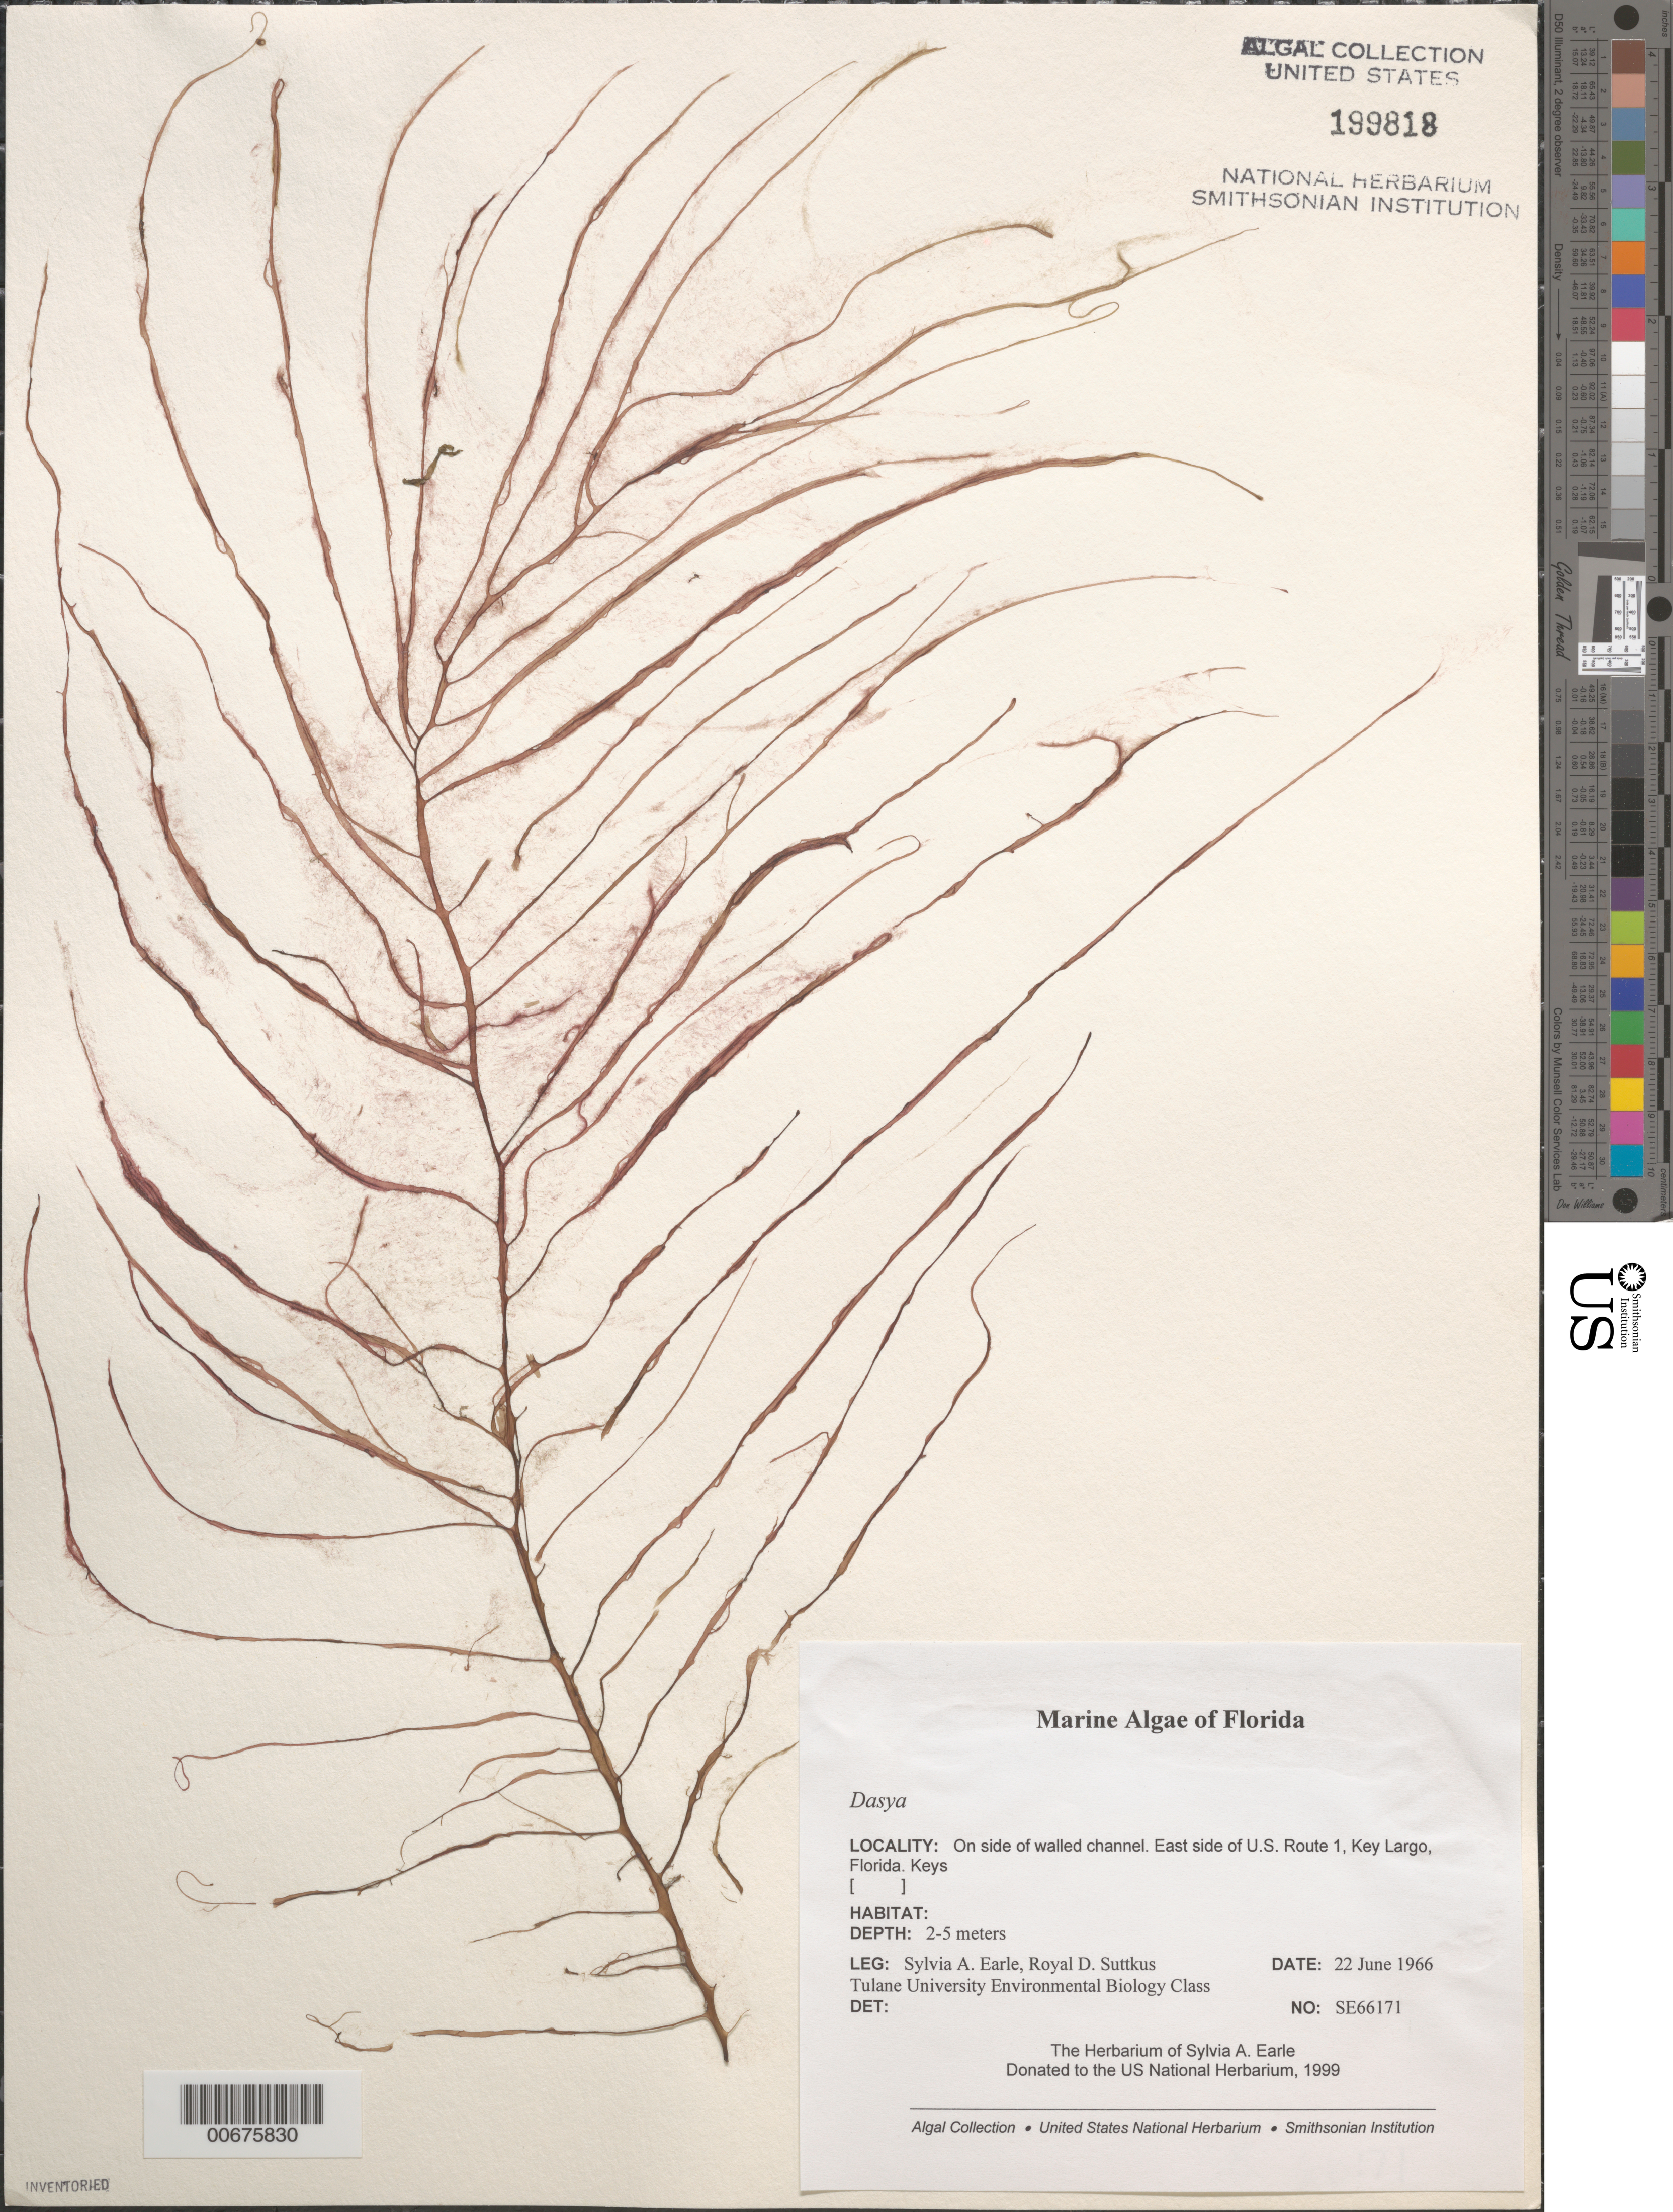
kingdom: Plantae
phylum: Rhodophyta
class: Florideophyceae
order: Ceramiales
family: Dasyaceae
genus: Dasya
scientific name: Dasya sp.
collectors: S. A. Earle, R. Suttkus & Tulane Univ. Env. Biol. Class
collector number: Se 66171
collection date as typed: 22 Jun 1966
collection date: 1966-06-22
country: United States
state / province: Florida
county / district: Monroe County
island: Key Largo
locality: US Route 1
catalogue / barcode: US 199818